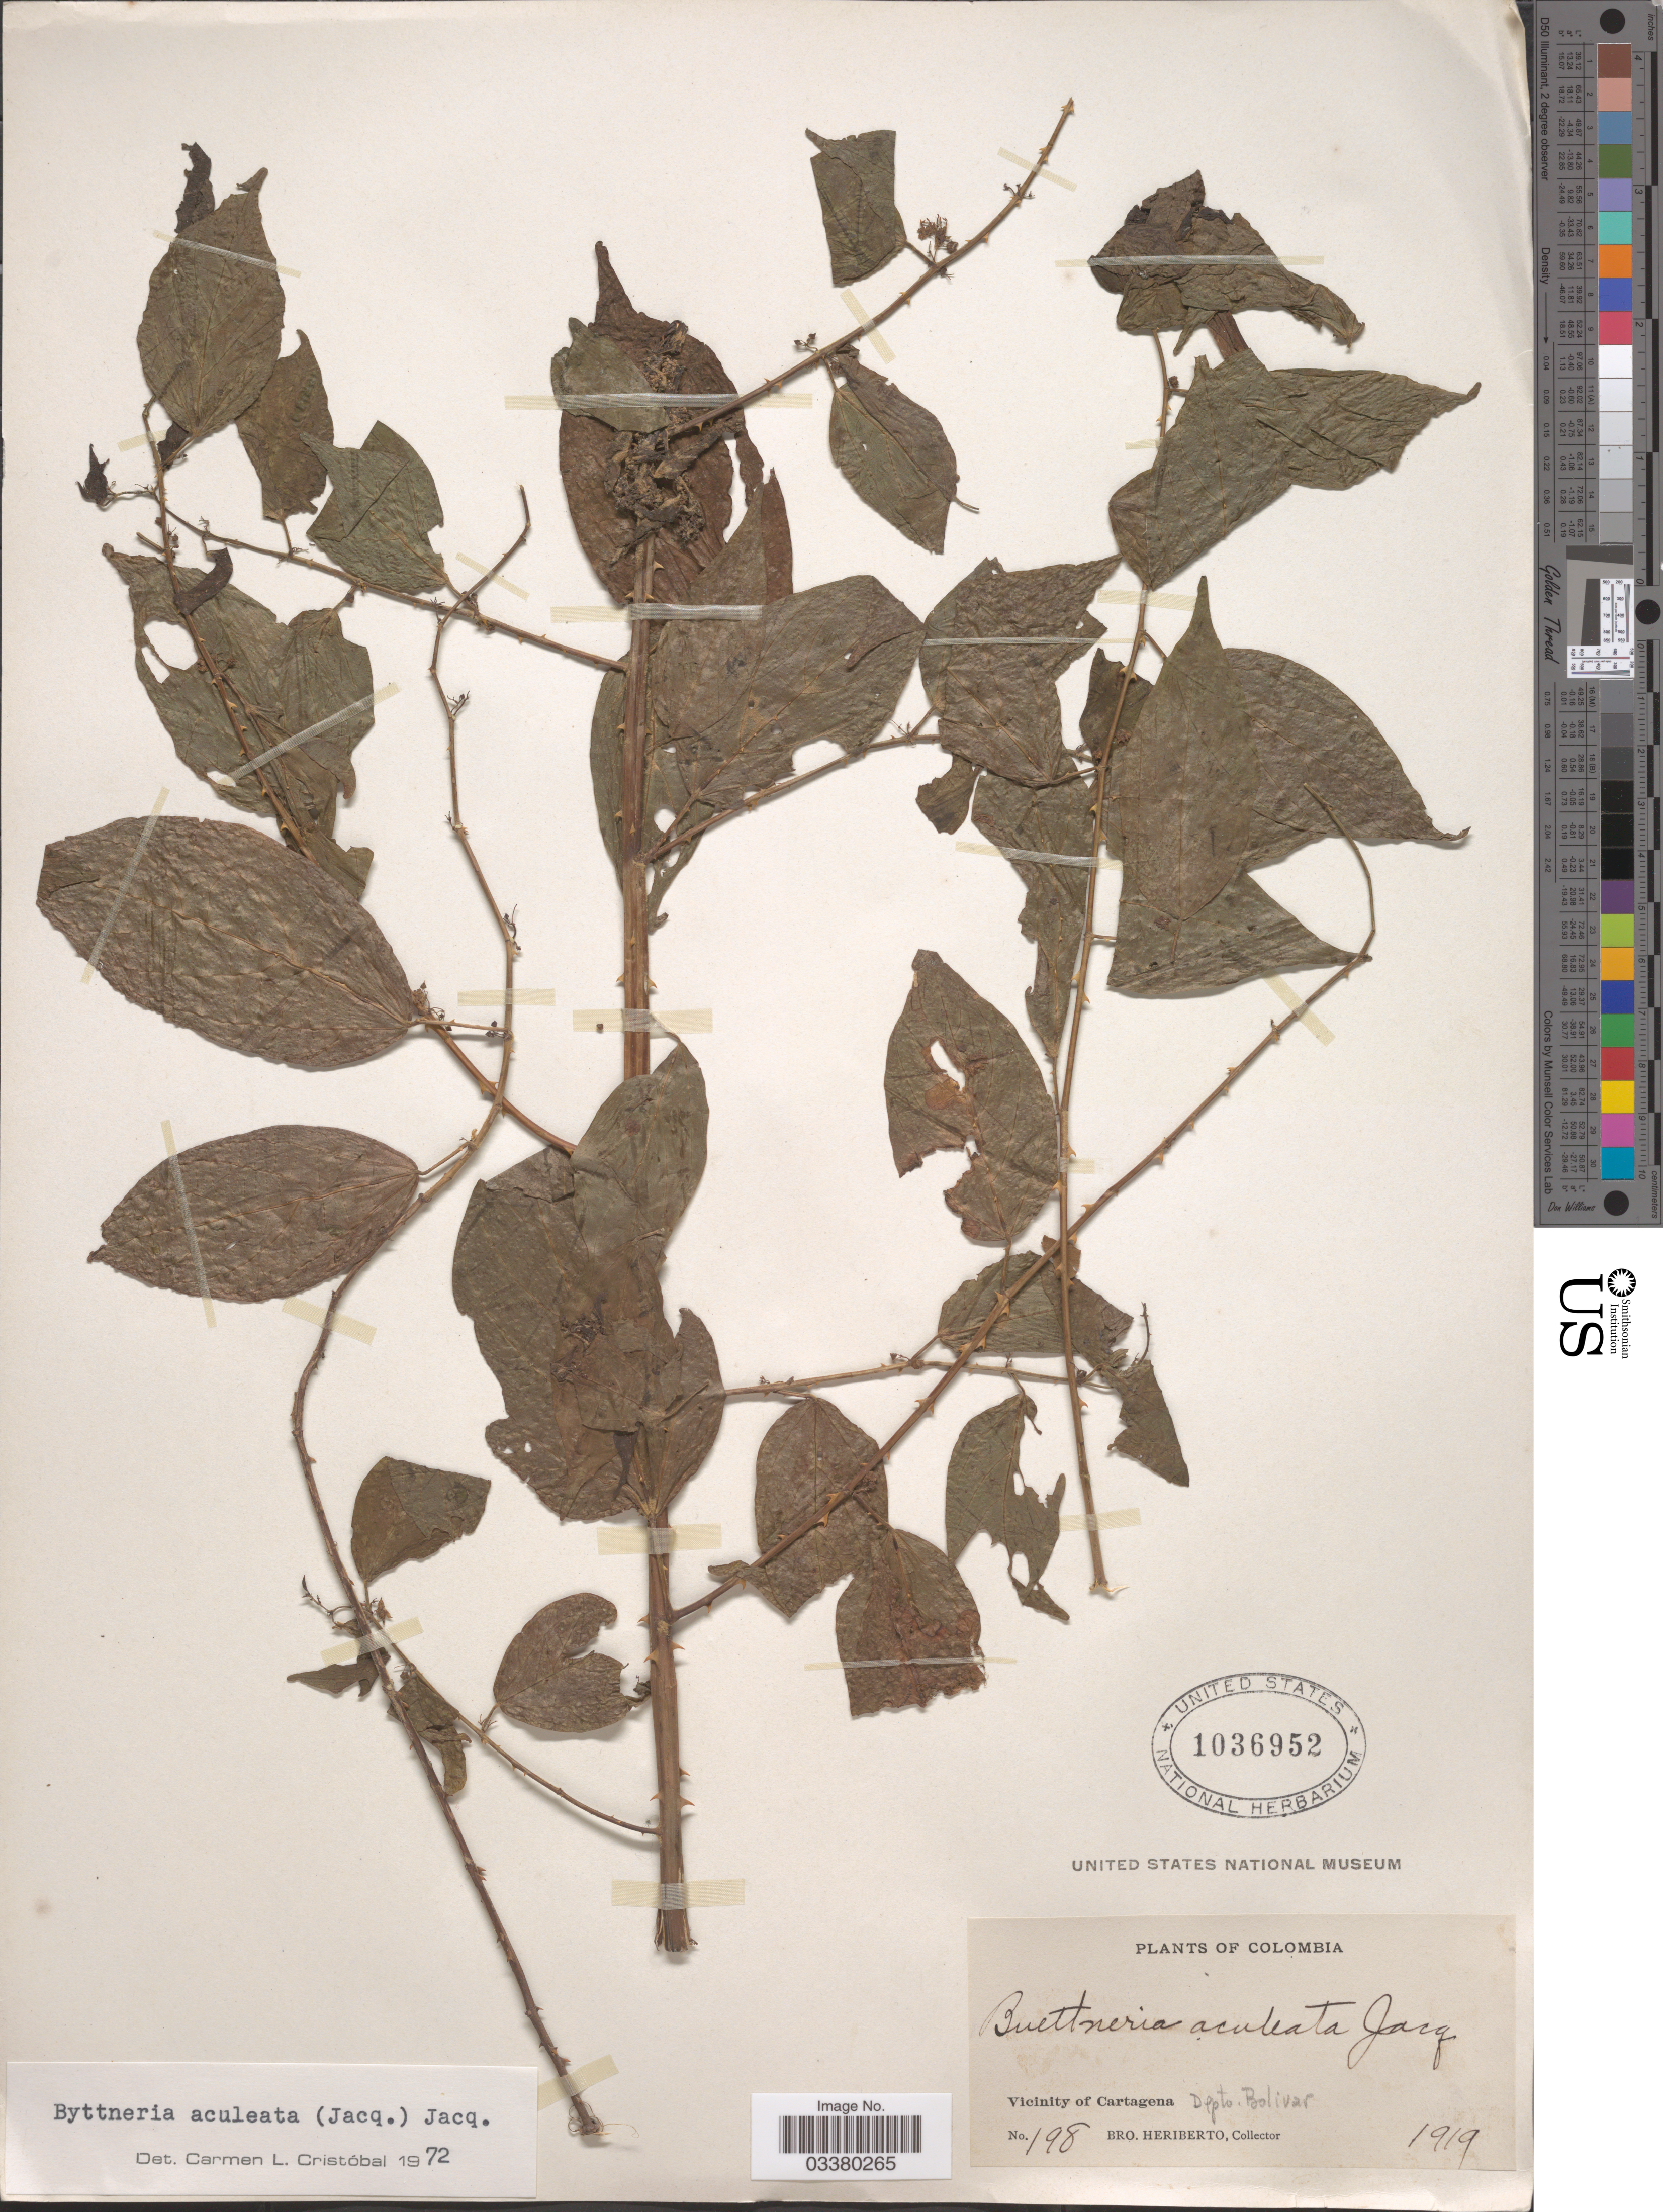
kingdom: Plantae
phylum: Tracheophyta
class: Magnoliopsida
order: Malvales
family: Malvaceae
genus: Byttneria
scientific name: Byttneria aculeata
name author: (Jacq.) Jacq.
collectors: B. Heriberto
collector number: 198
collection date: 1919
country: Colombia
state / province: Bolívar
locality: Vicinity of Cartagena. Depto. Bolivar.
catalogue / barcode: US 1036952